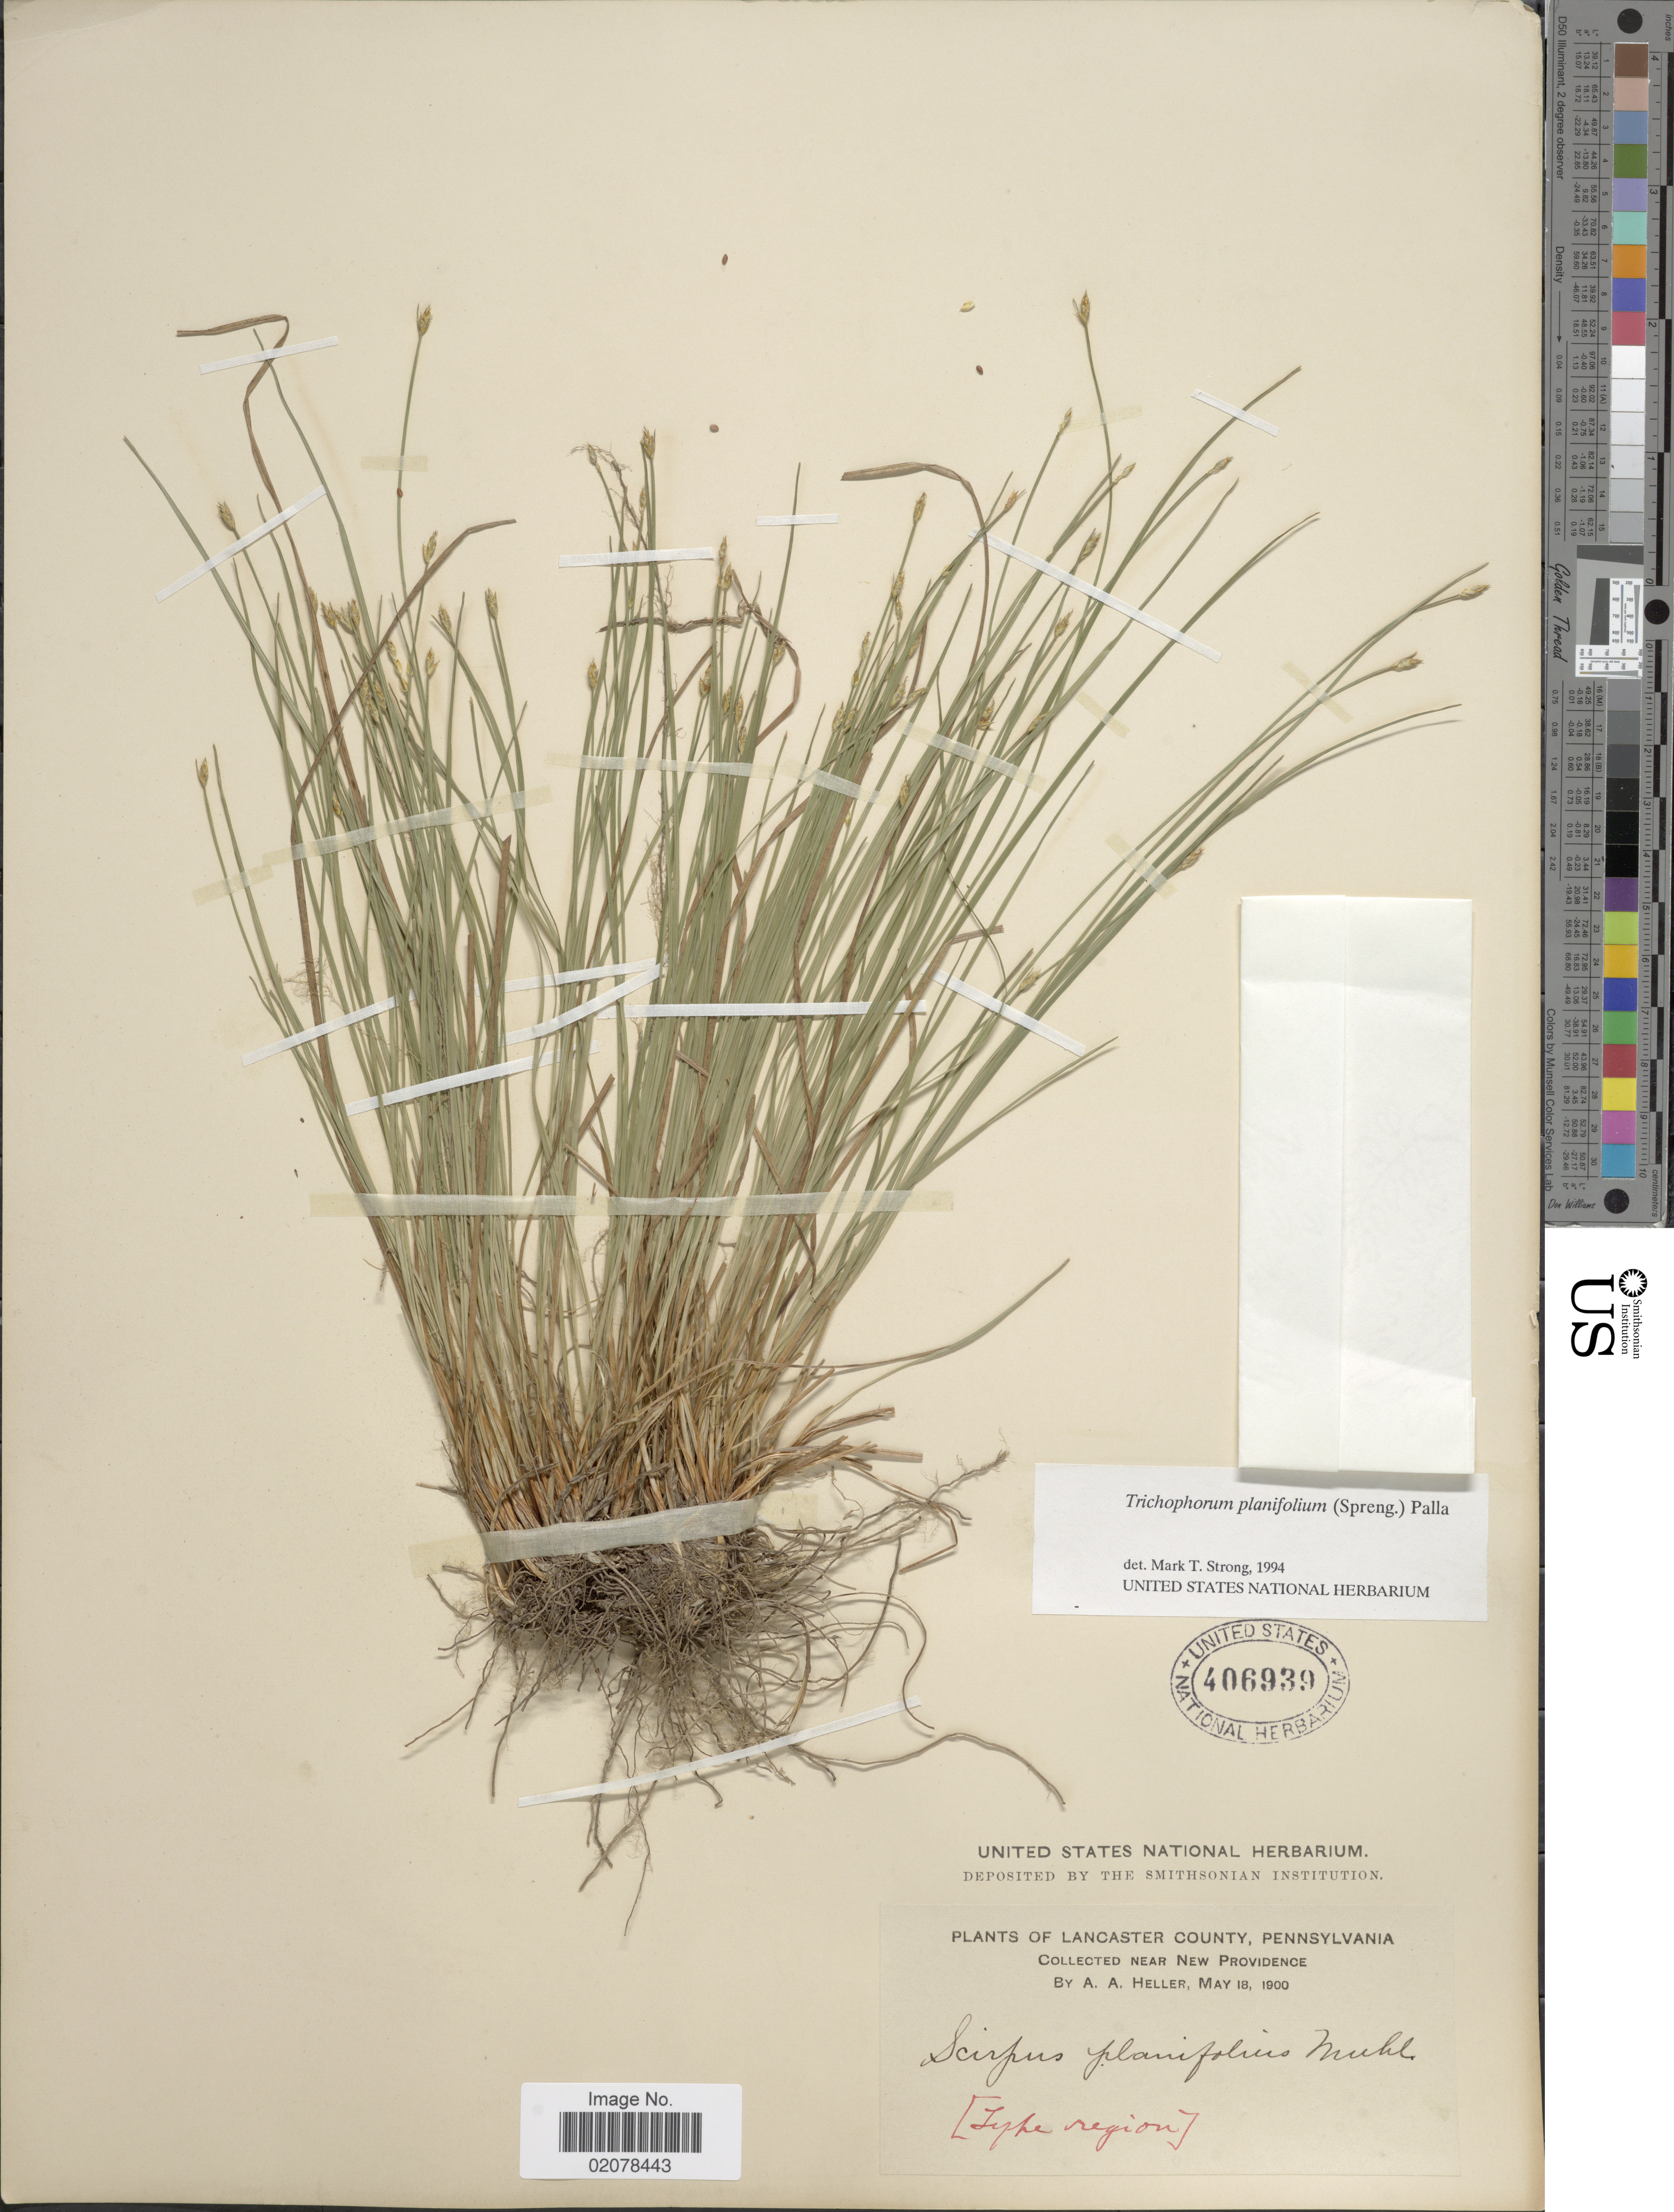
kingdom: Plantae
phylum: Tracheophyta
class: Liliopsida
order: Poales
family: Cyperaceae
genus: Trichophorum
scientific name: Trichophorum planifolium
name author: (Spreng.) Palla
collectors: A. A. Heller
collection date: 1900-05-18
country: United States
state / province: Pennsylvania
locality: Lancaster County, near New Providence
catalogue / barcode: US 406939